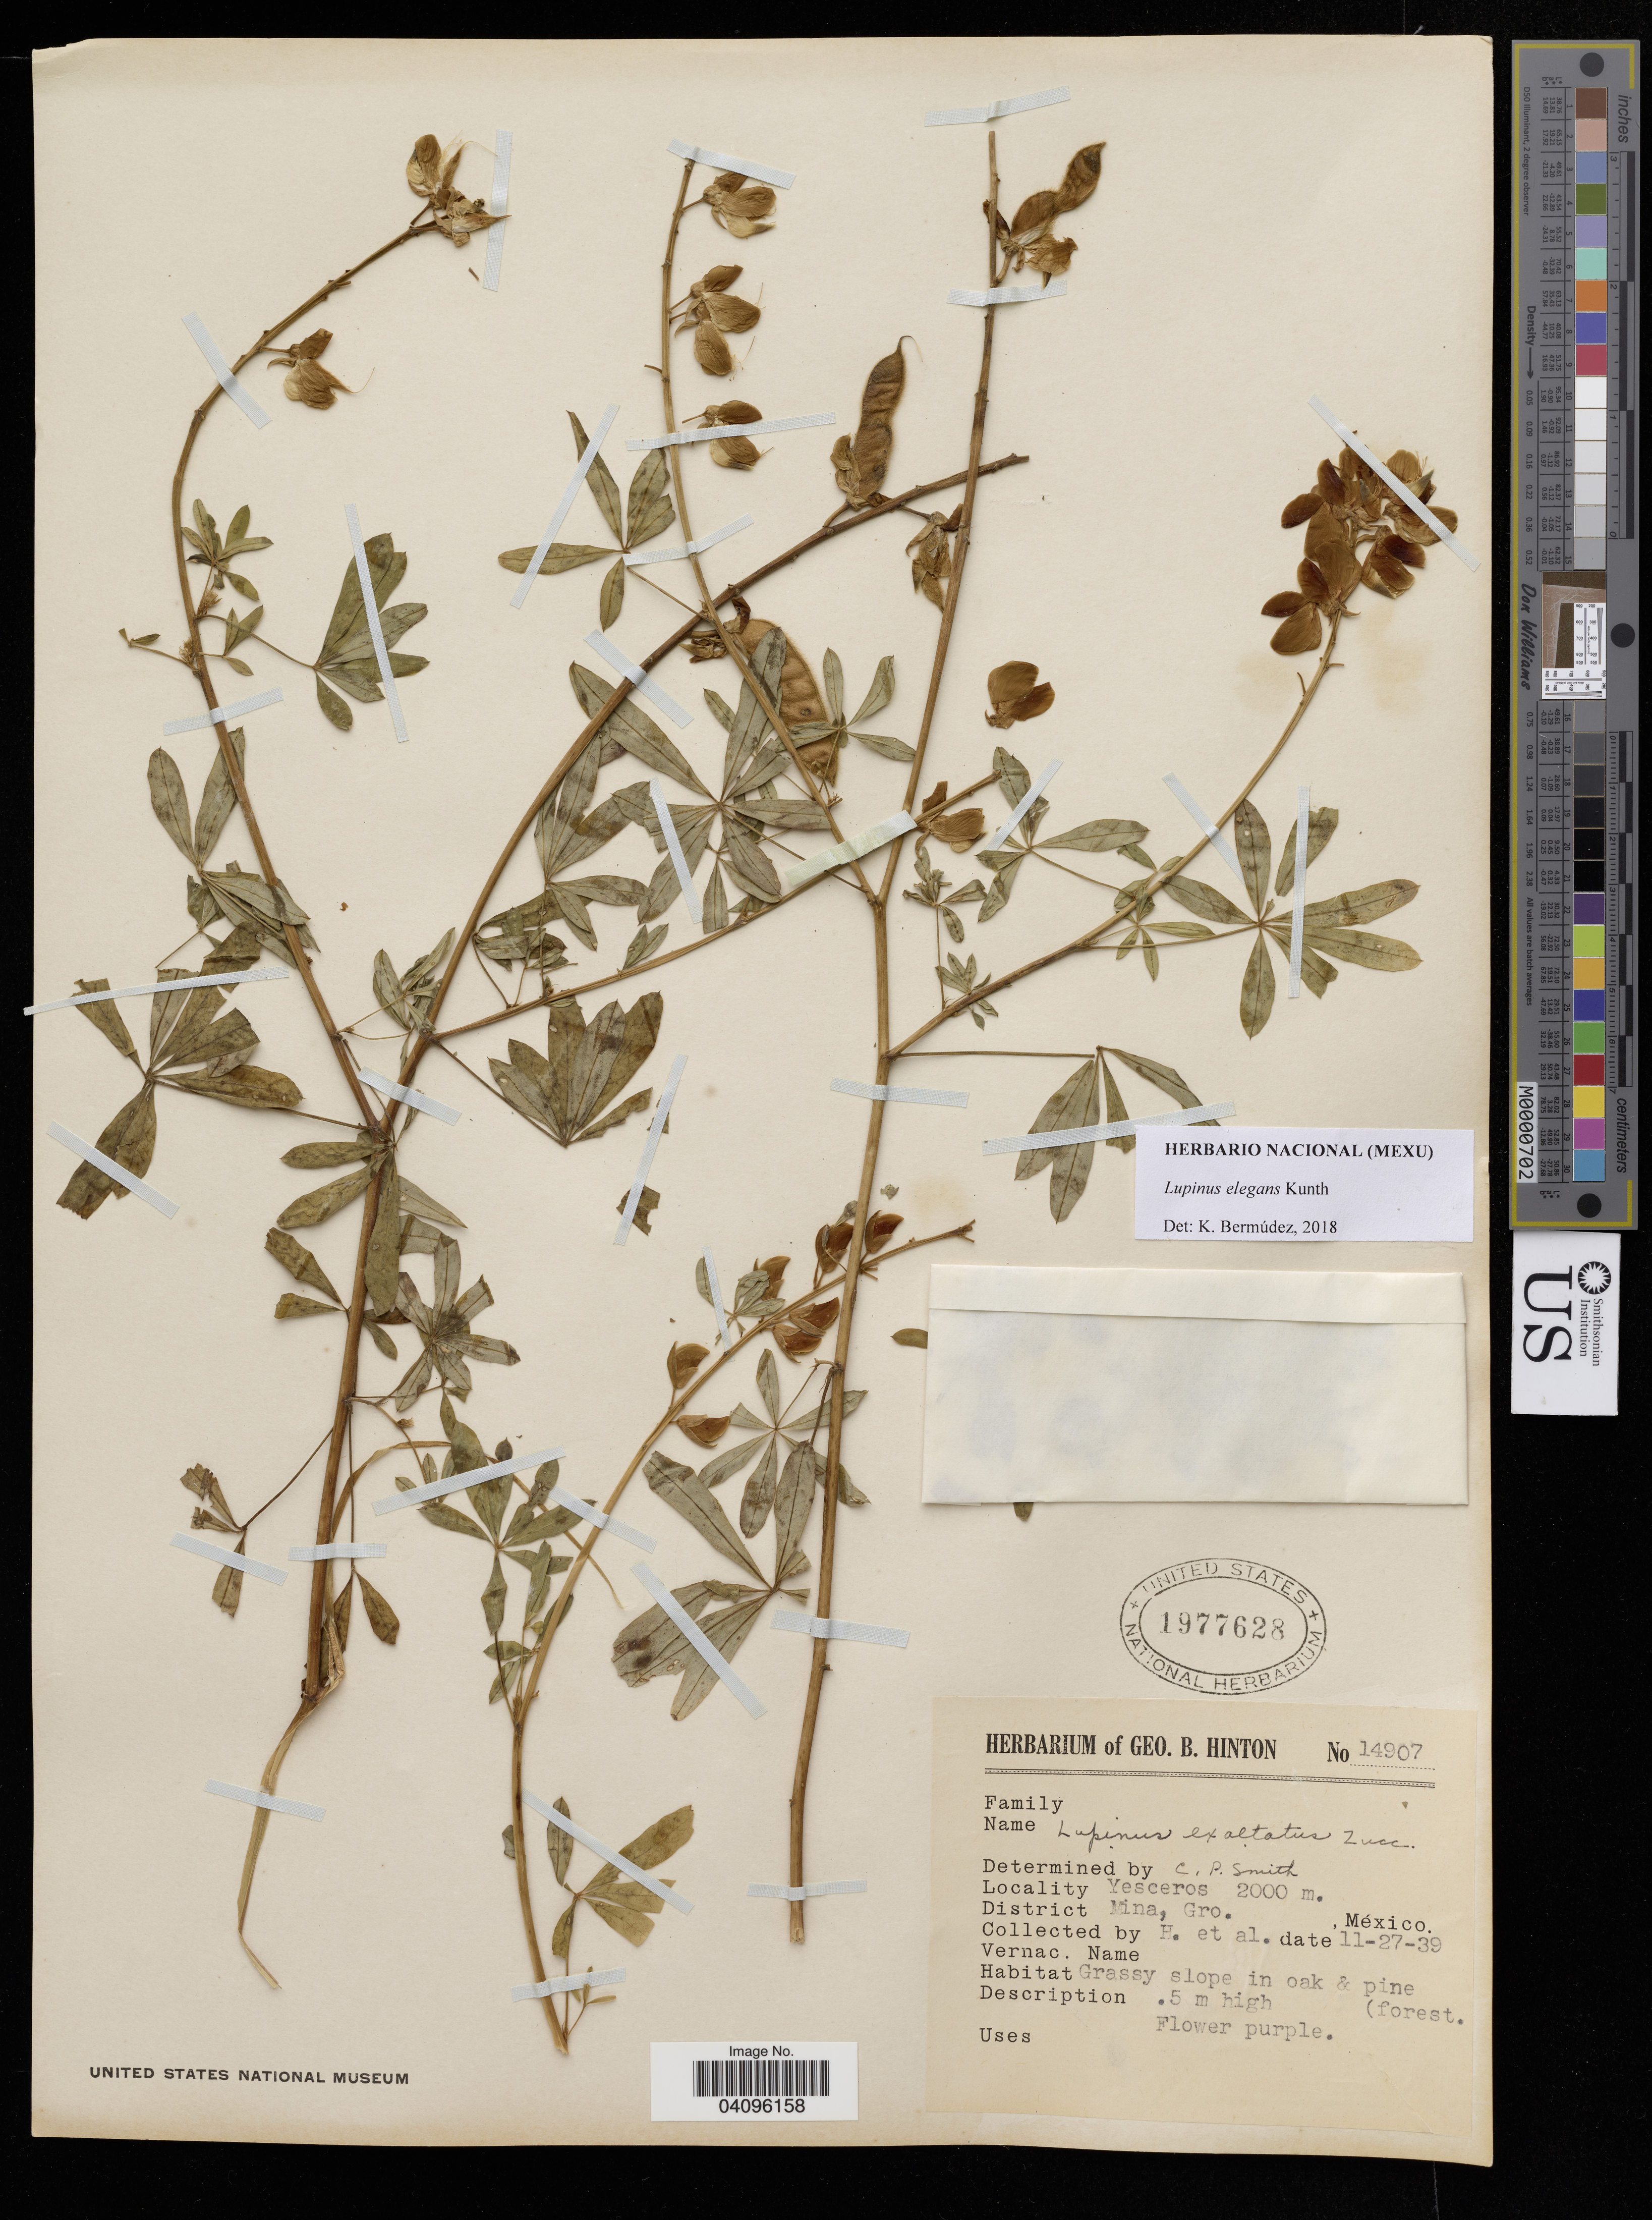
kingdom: Plantae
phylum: Tracheophyta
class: Magnoliopsida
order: Fabales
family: Fabaceae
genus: Lupinus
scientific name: Lupinus elegans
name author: Kunth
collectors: G. B. Hinton & et al.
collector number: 14907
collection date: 1939-11-27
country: Mexico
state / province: Guerrero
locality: Yesceros, Mina.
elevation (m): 2000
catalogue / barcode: US 1977628